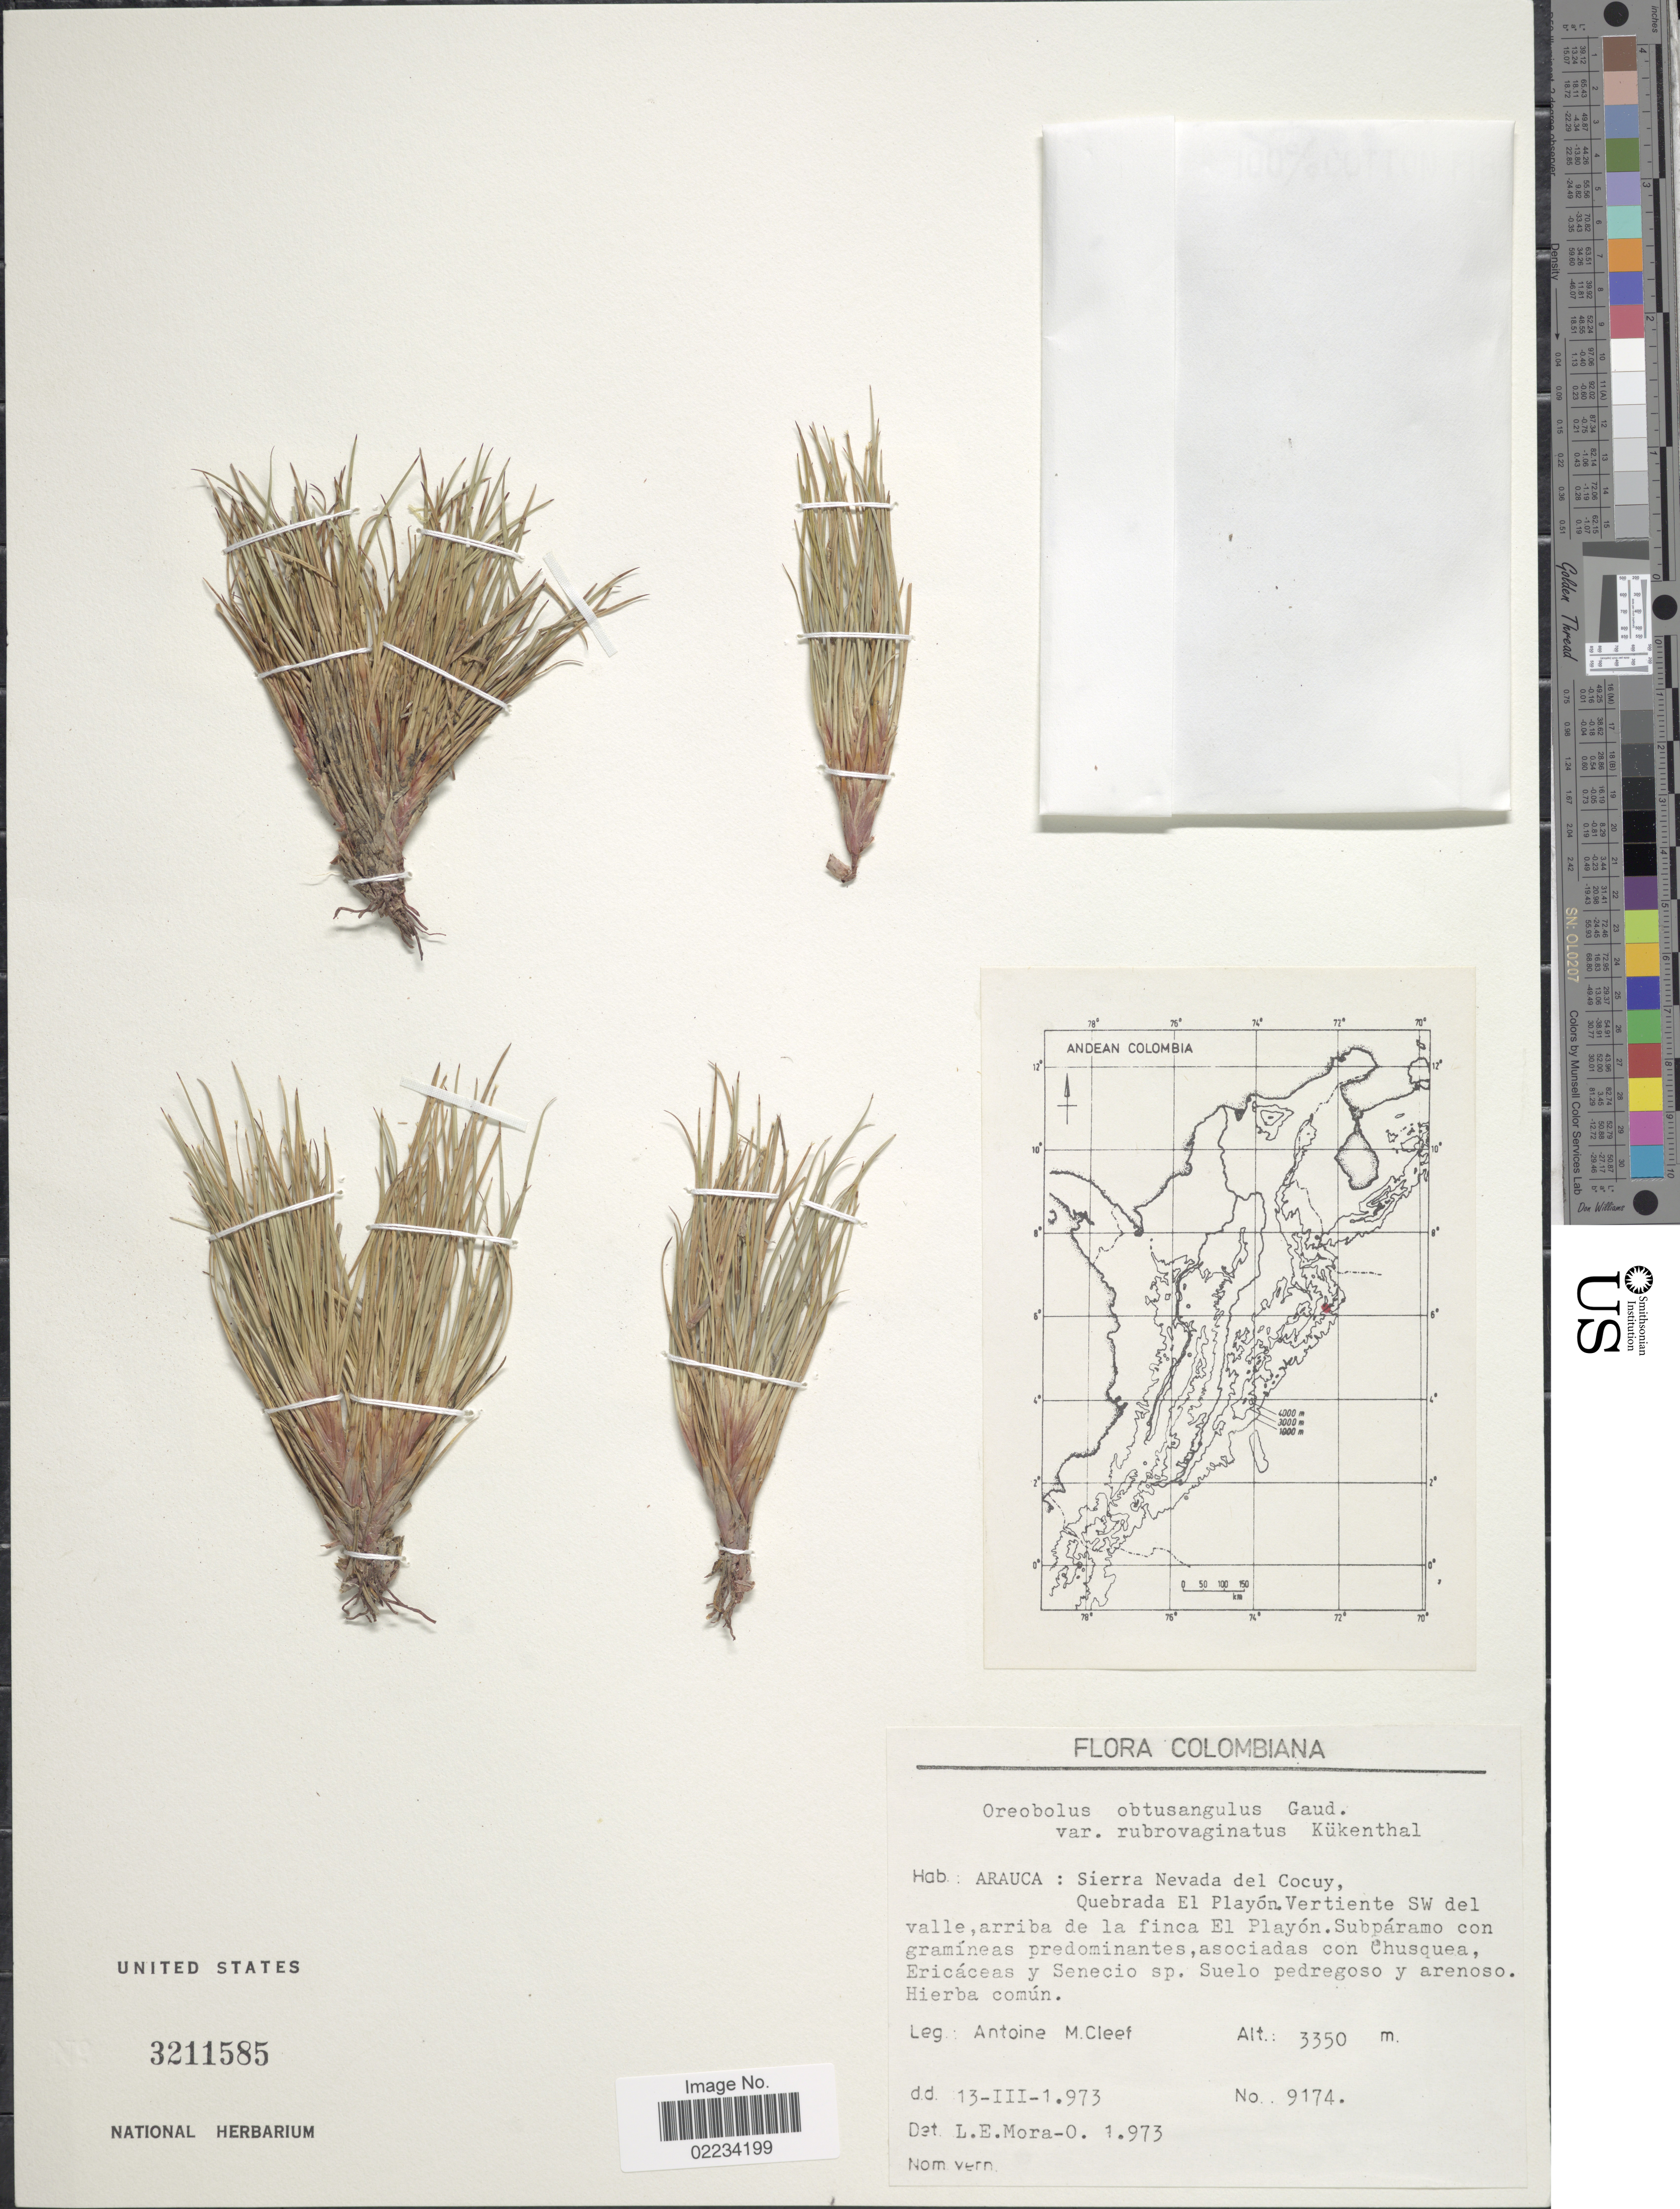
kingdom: Plantae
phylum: Tracheophyta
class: Liliopsida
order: Poales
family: Cyperaceae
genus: Oreobolus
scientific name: Oreobolus obtusangulus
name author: Gaudich.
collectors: A. M. Cleef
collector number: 9174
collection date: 1973-03-13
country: Colombia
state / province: Arauca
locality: Sierra Nevada del Cocuy, Quebrada E Palyón. Vertiente SW del valle, arriba de la finca El Payón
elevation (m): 3350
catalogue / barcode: US 3211585